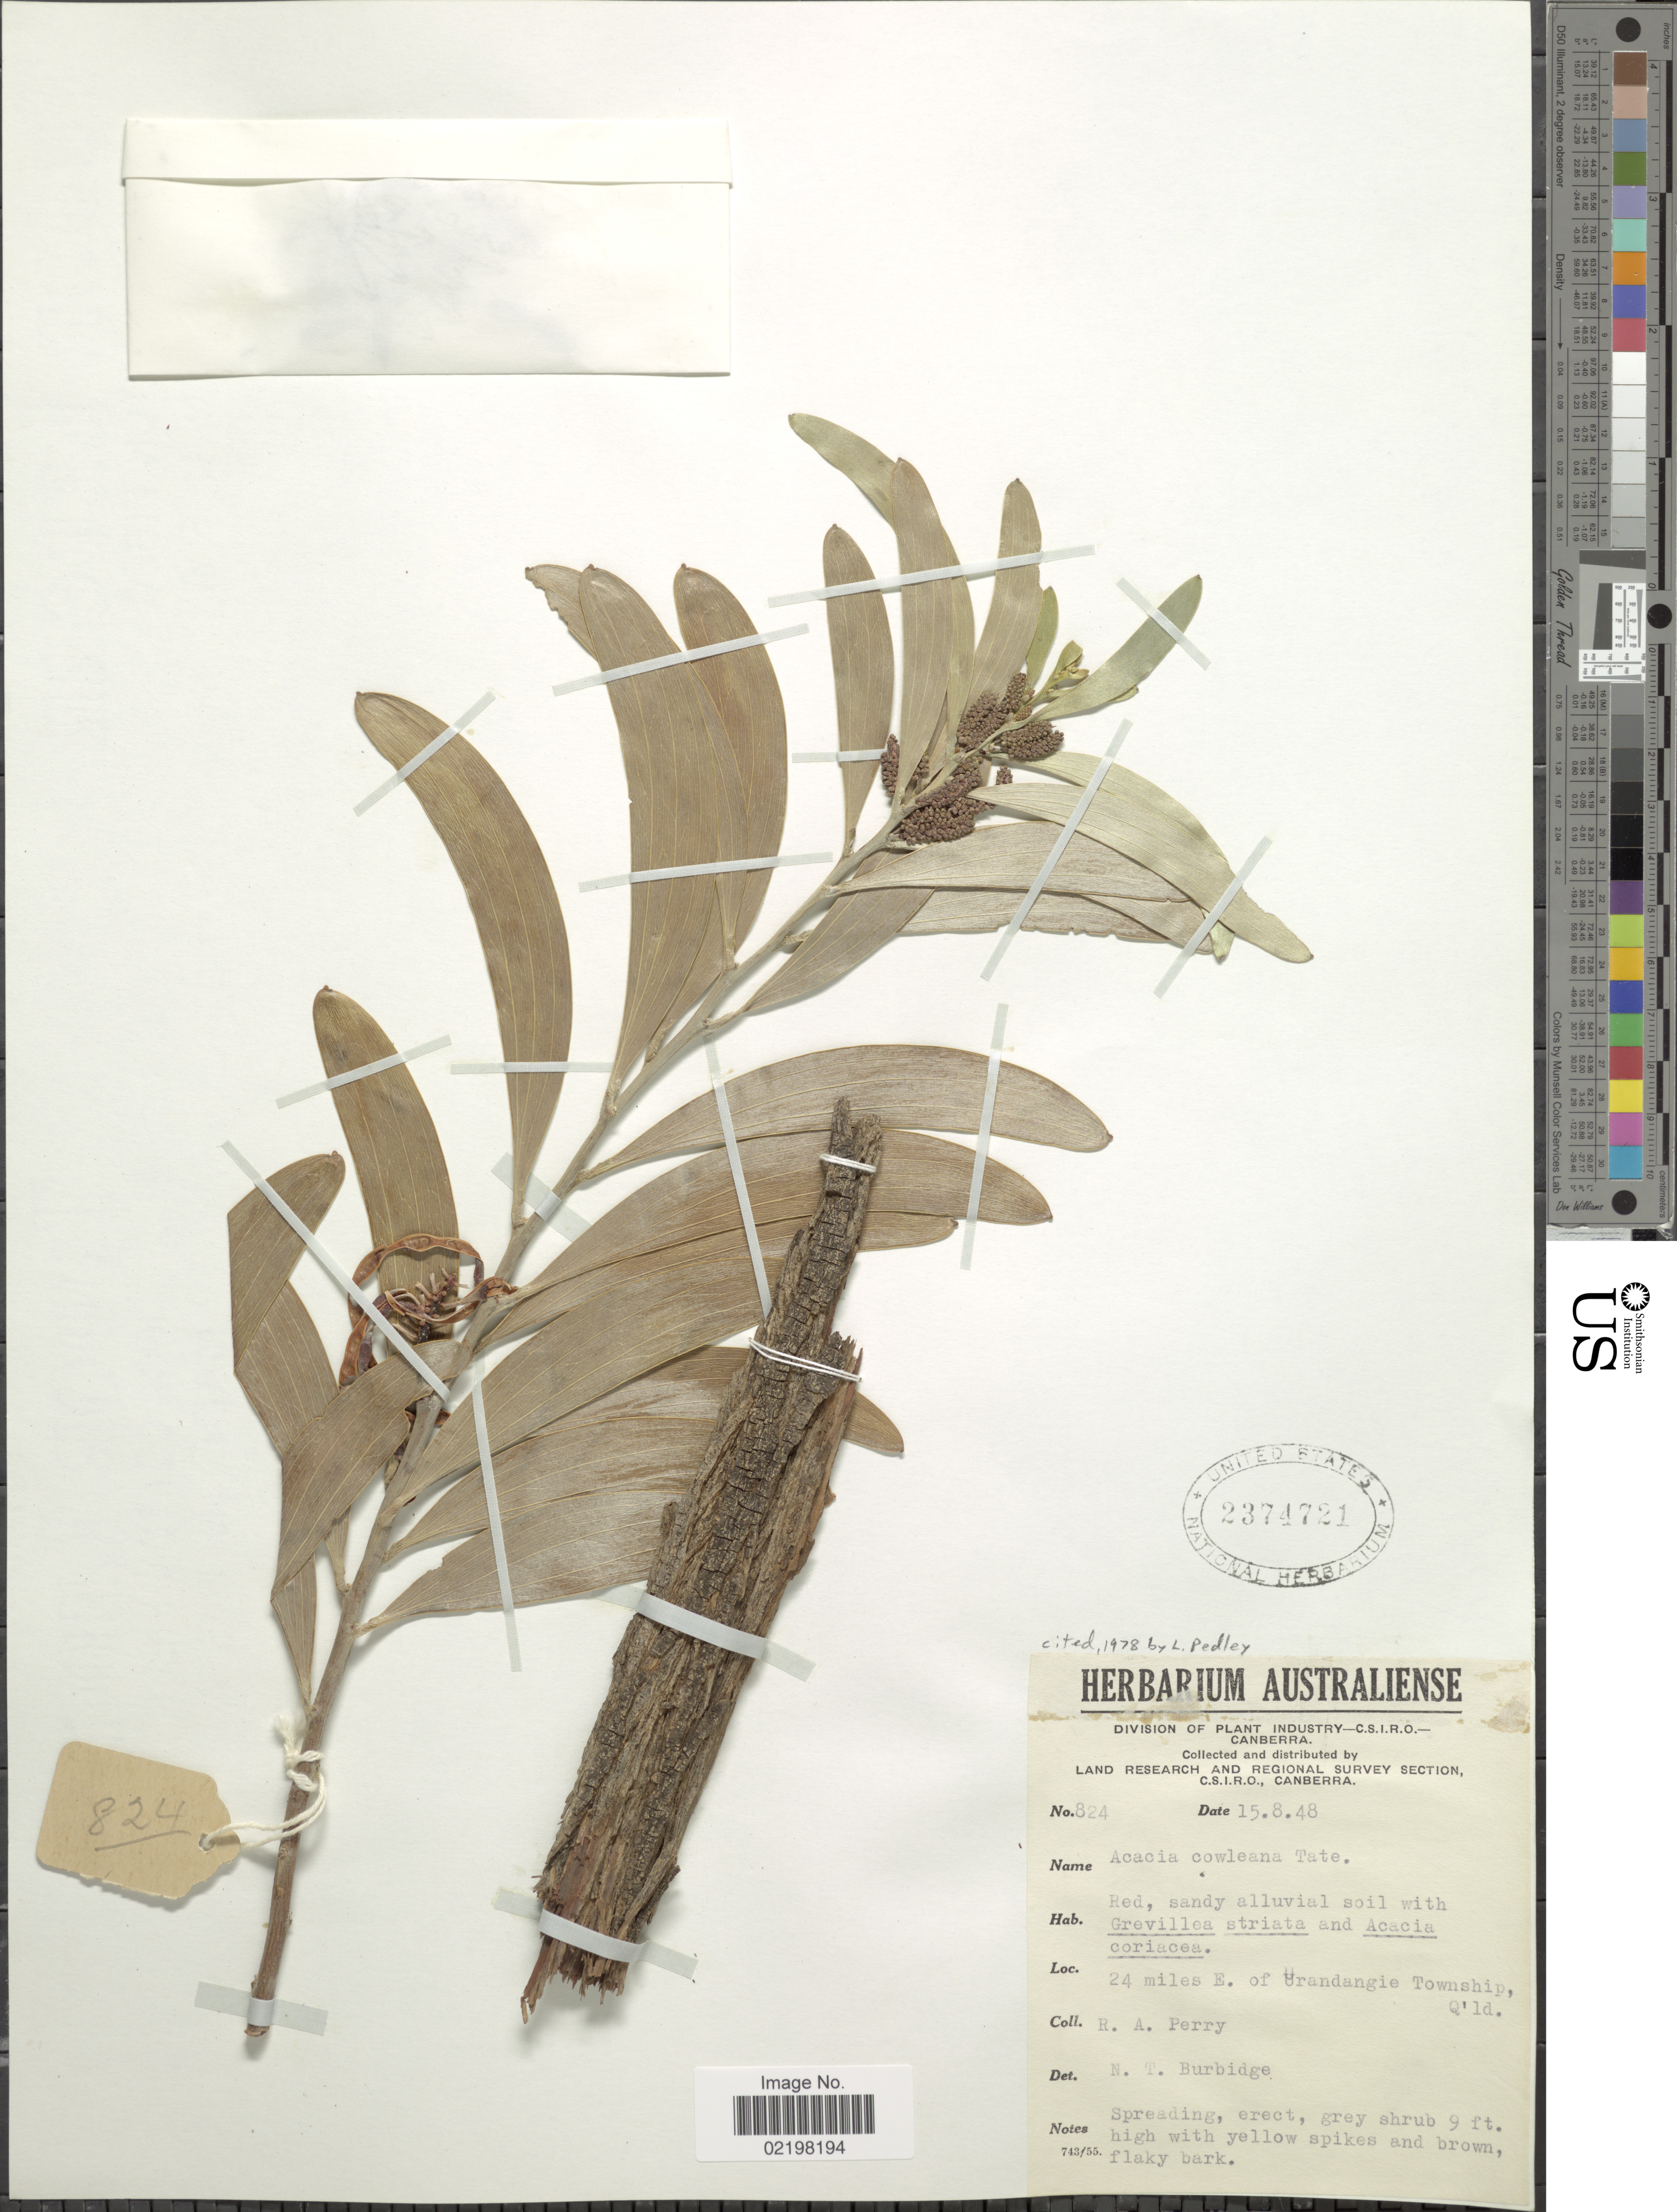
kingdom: Plantae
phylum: Tracheophyta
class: Magnoliopsida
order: Fabales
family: Fabaceae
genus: Acacia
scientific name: Acacia cowleana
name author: Tate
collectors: Perry, R. A.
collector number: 824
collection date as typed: Transcribed d/m/y: 15/8/48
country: Australia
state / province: Queensland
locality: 24 miles E. of Urandangie Township, Q' ld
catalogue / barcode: US 2374721